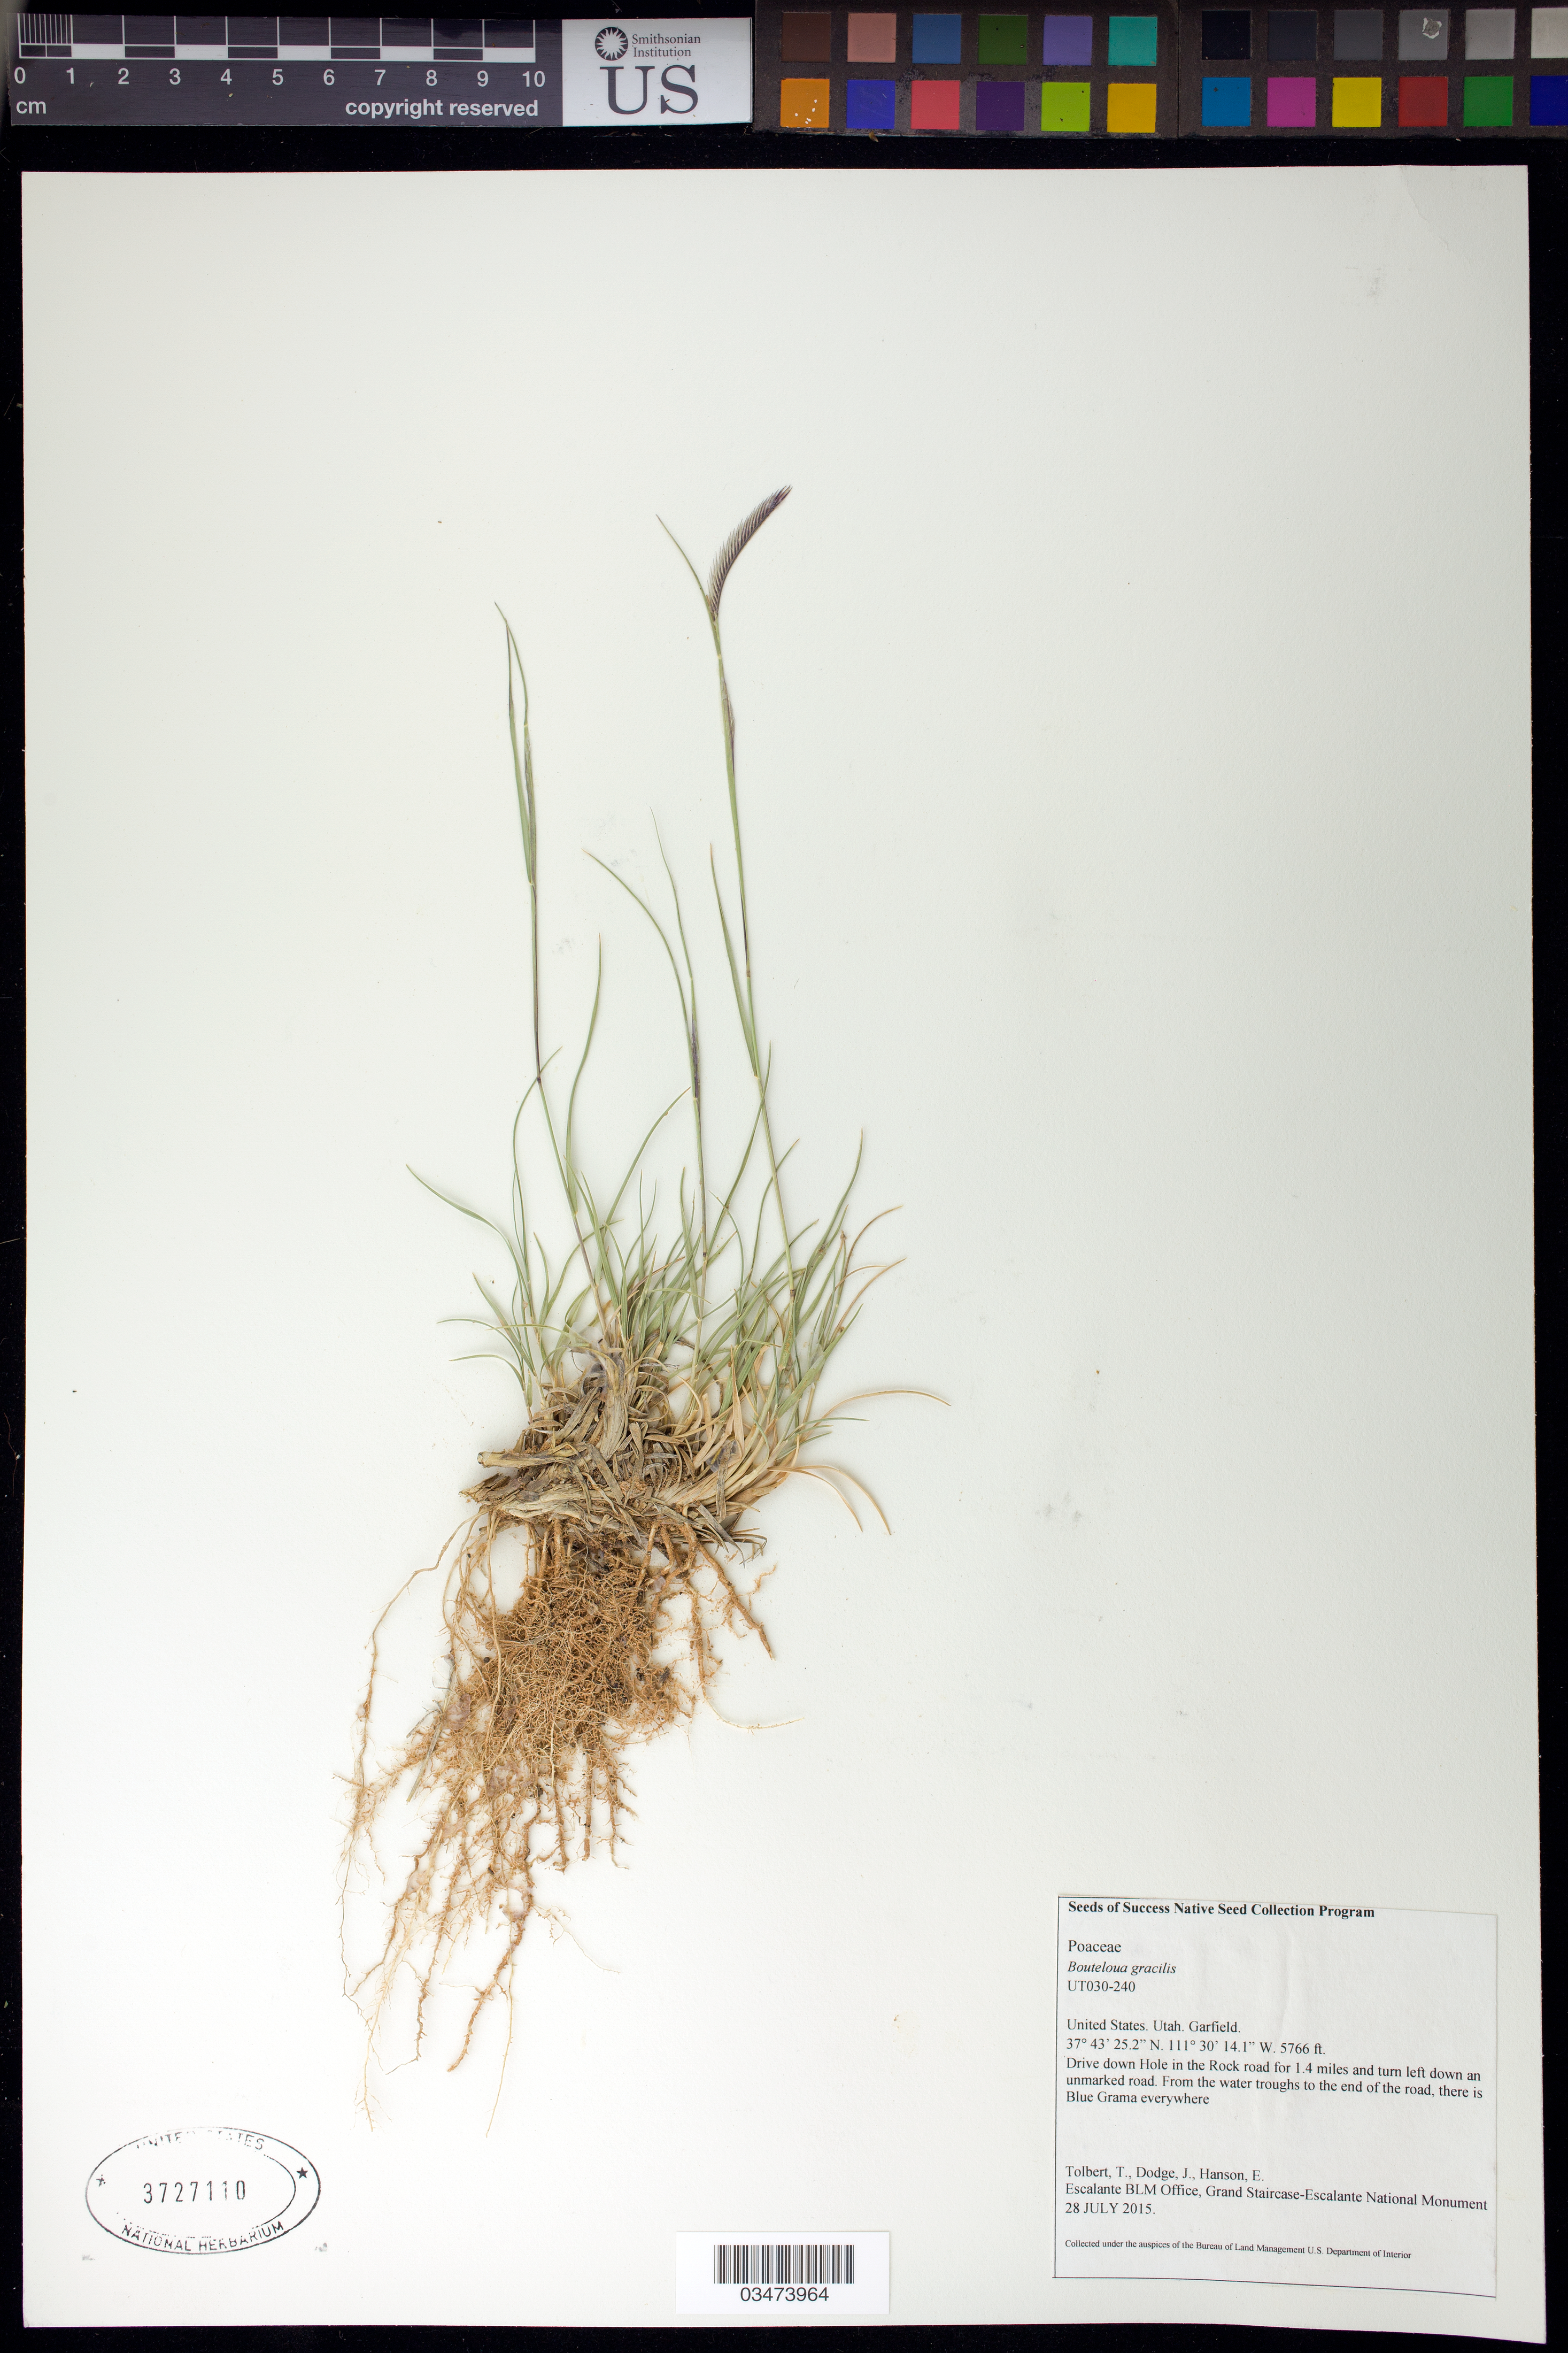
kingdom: Plantae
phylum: Tracheophyta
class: Liliopsida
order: Poales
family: Poaceae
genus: Bouteloua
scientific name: Bouteloua gracilis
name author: (Kunth) Lag. ex Griffiths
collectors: T. Tolbert, J. Dodge & E. Hanson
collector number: UT030-240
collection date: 2015-06-28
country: United States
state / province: Utah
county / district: Garfield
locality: Drive down Hole in the Rock road for 1.4 miles and turn left down an unmarked road.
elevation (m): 1757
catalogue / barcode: US 3727110